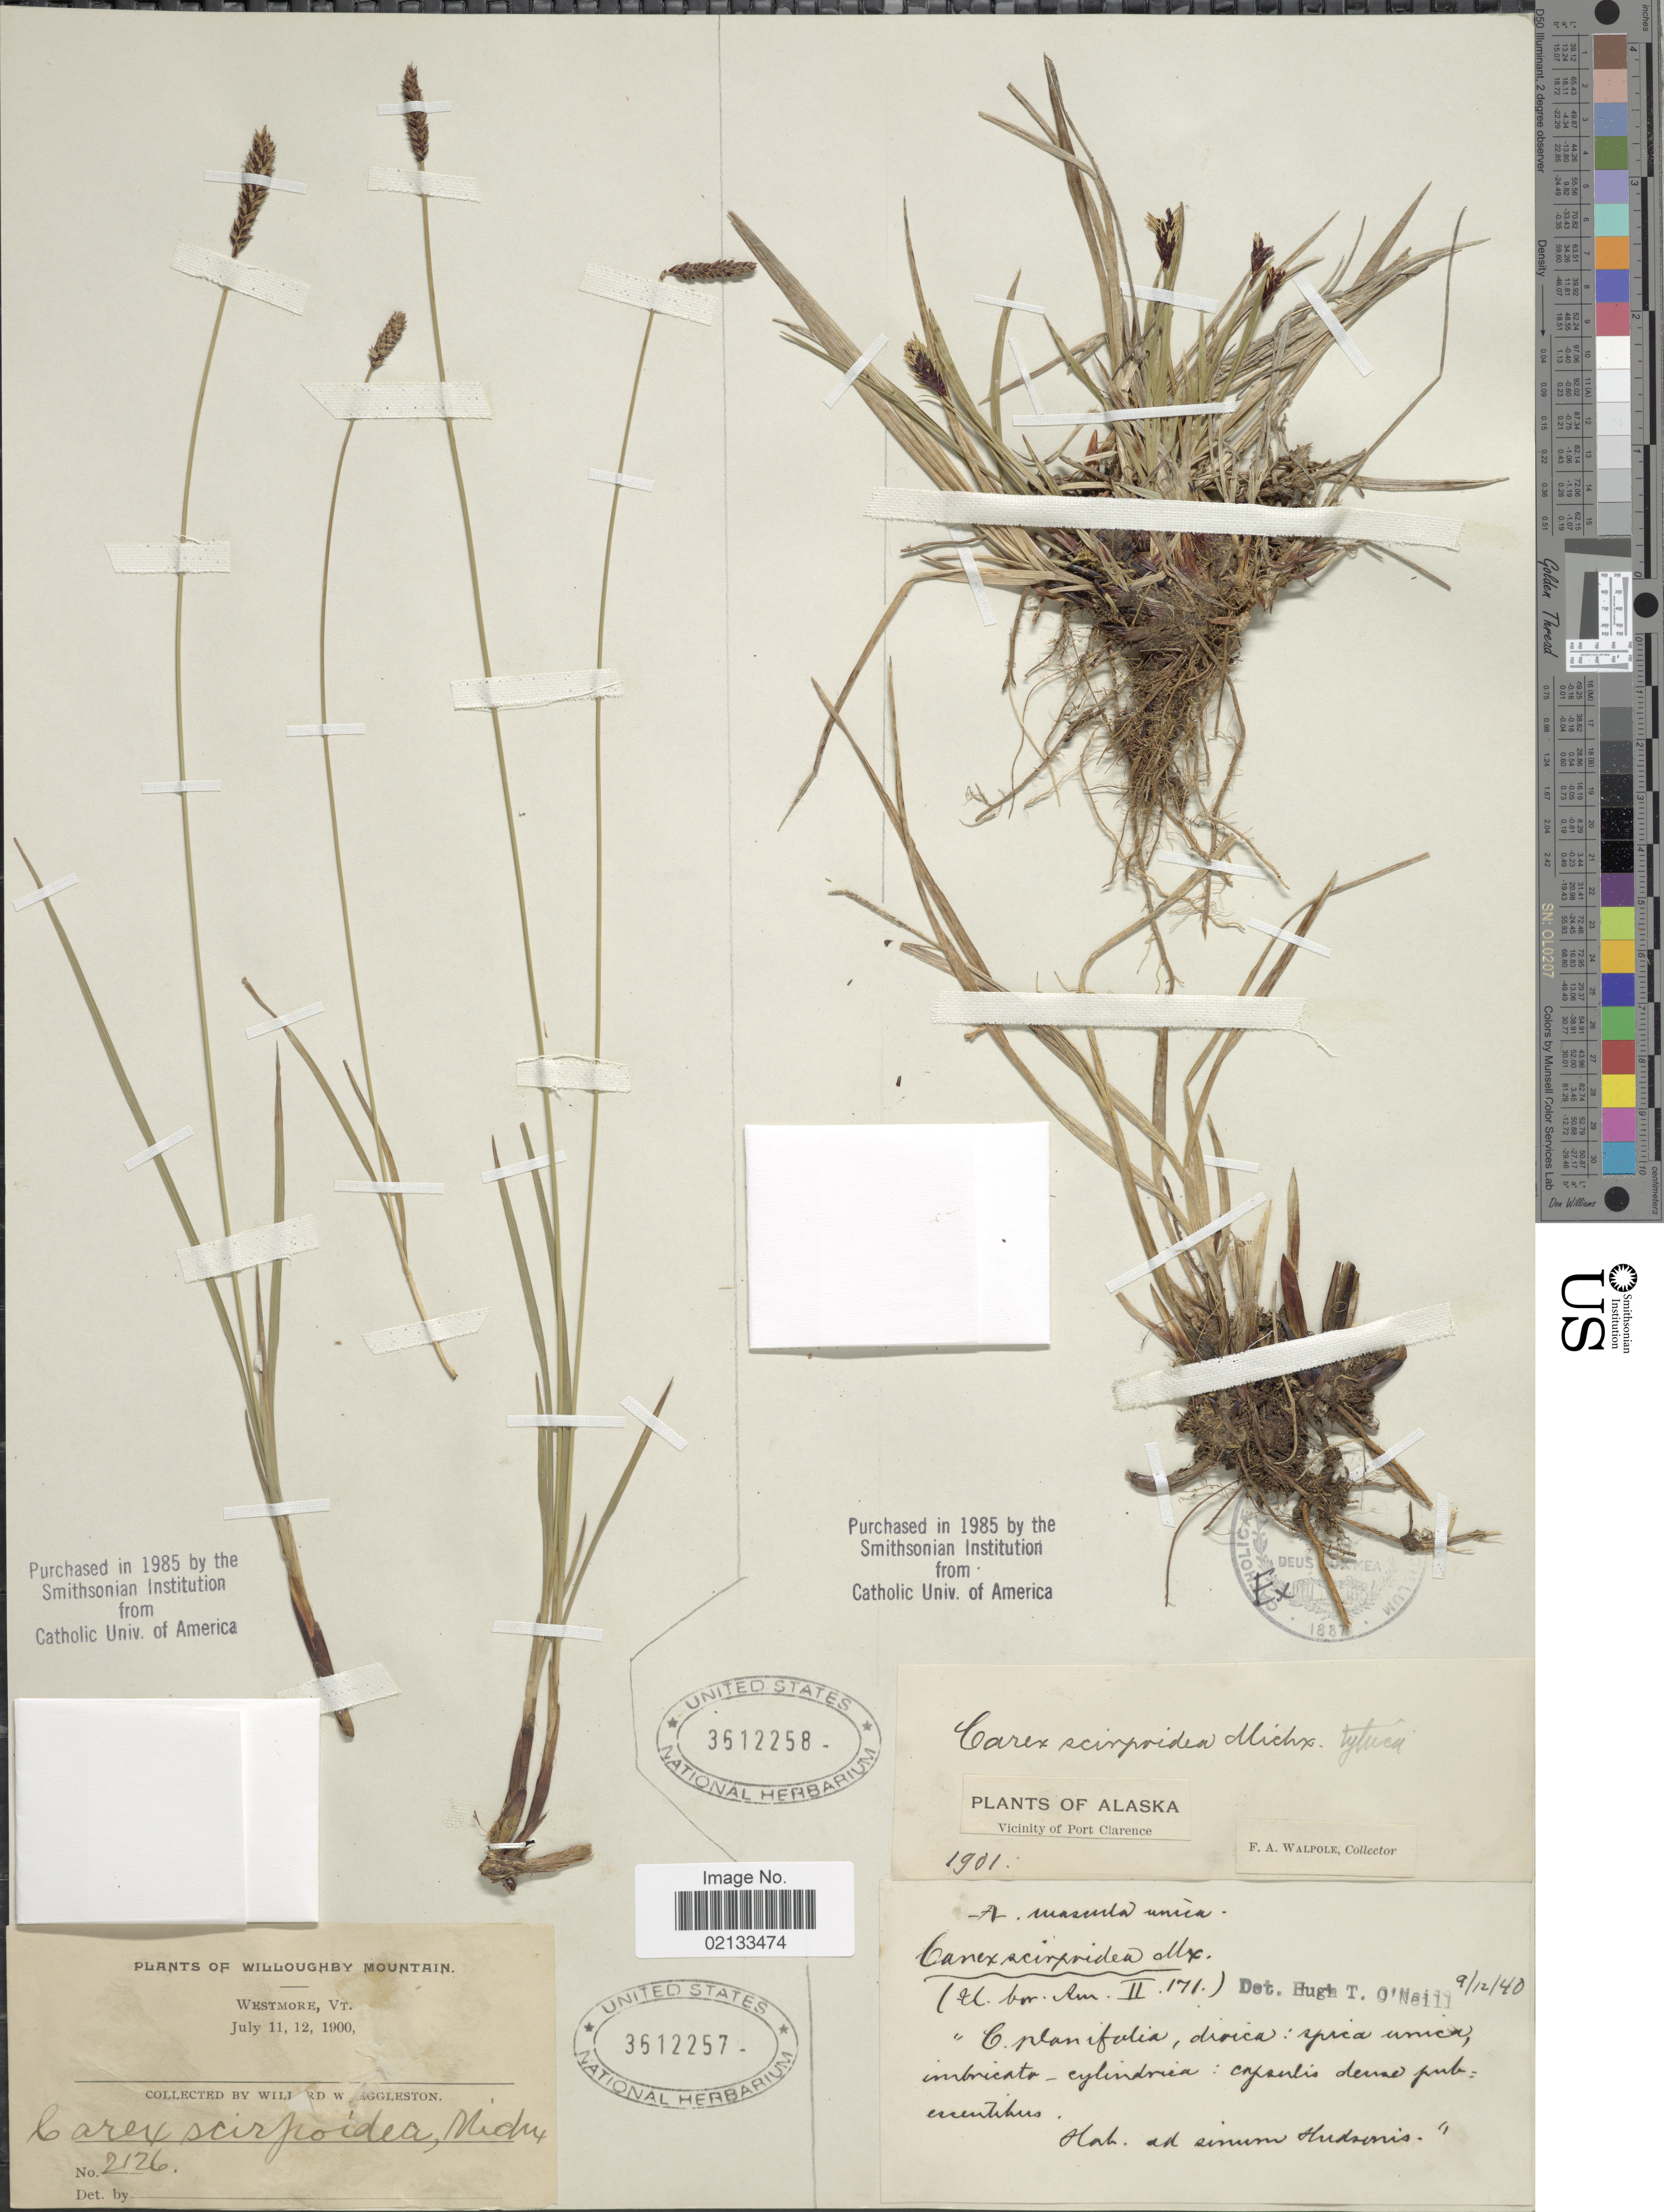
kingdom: Plantae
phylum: Tracheophyta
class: Liliopsida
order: Poales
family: Cyperaceae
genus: Carex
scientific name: Carex scirpoidea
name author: Michx.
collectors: W. W. Eggleston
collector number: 2126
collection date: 1900-07-11/1900-07-12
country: United States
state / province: Vermont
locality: Willoughby Mountain, Westmore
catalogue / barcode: US 3612257